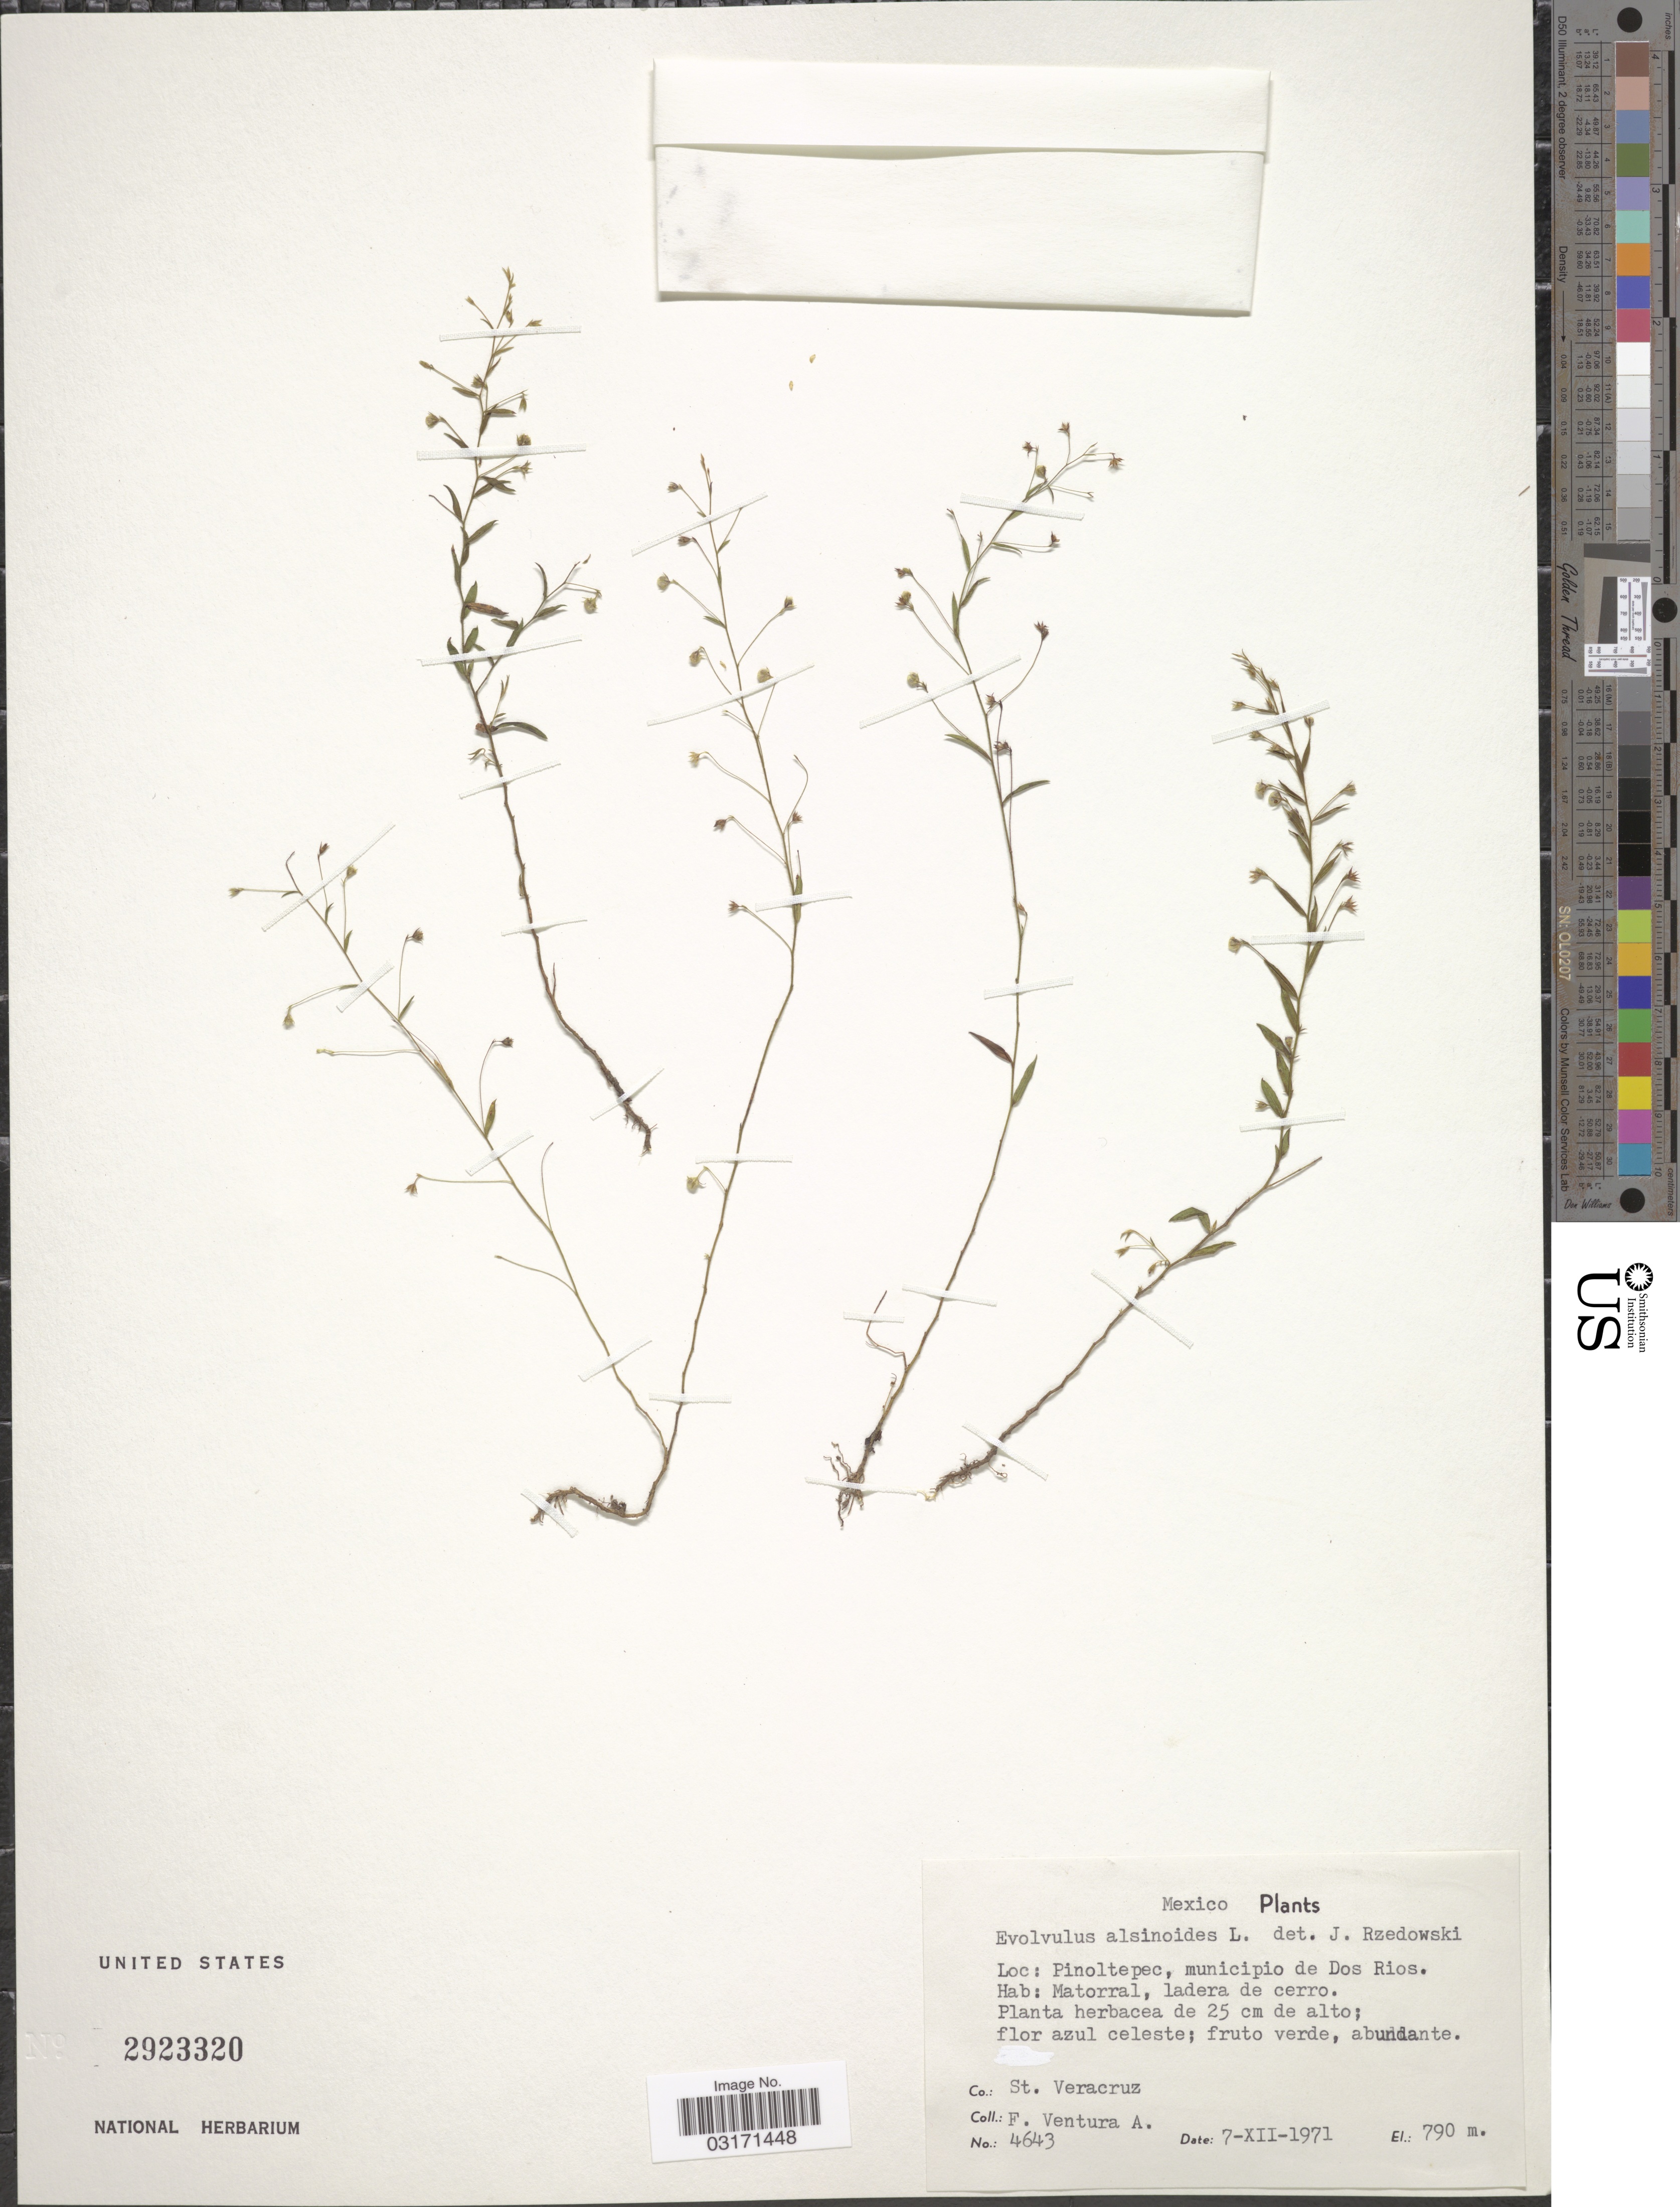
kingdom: Plantae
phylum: Tracheophyta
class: Magnoliopsida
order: Solanales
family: Convolvulaceae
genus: Evolvulus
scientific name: Evolvulus alsinoides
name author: (L.) L.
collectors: F. Ventura A.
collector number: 4643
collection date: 1971-12-07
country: Mexico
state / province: Veracruz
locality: Pinoltepec, municipio de Dos Rios, Co.: St. Veracruz.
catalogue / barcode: US 2923320